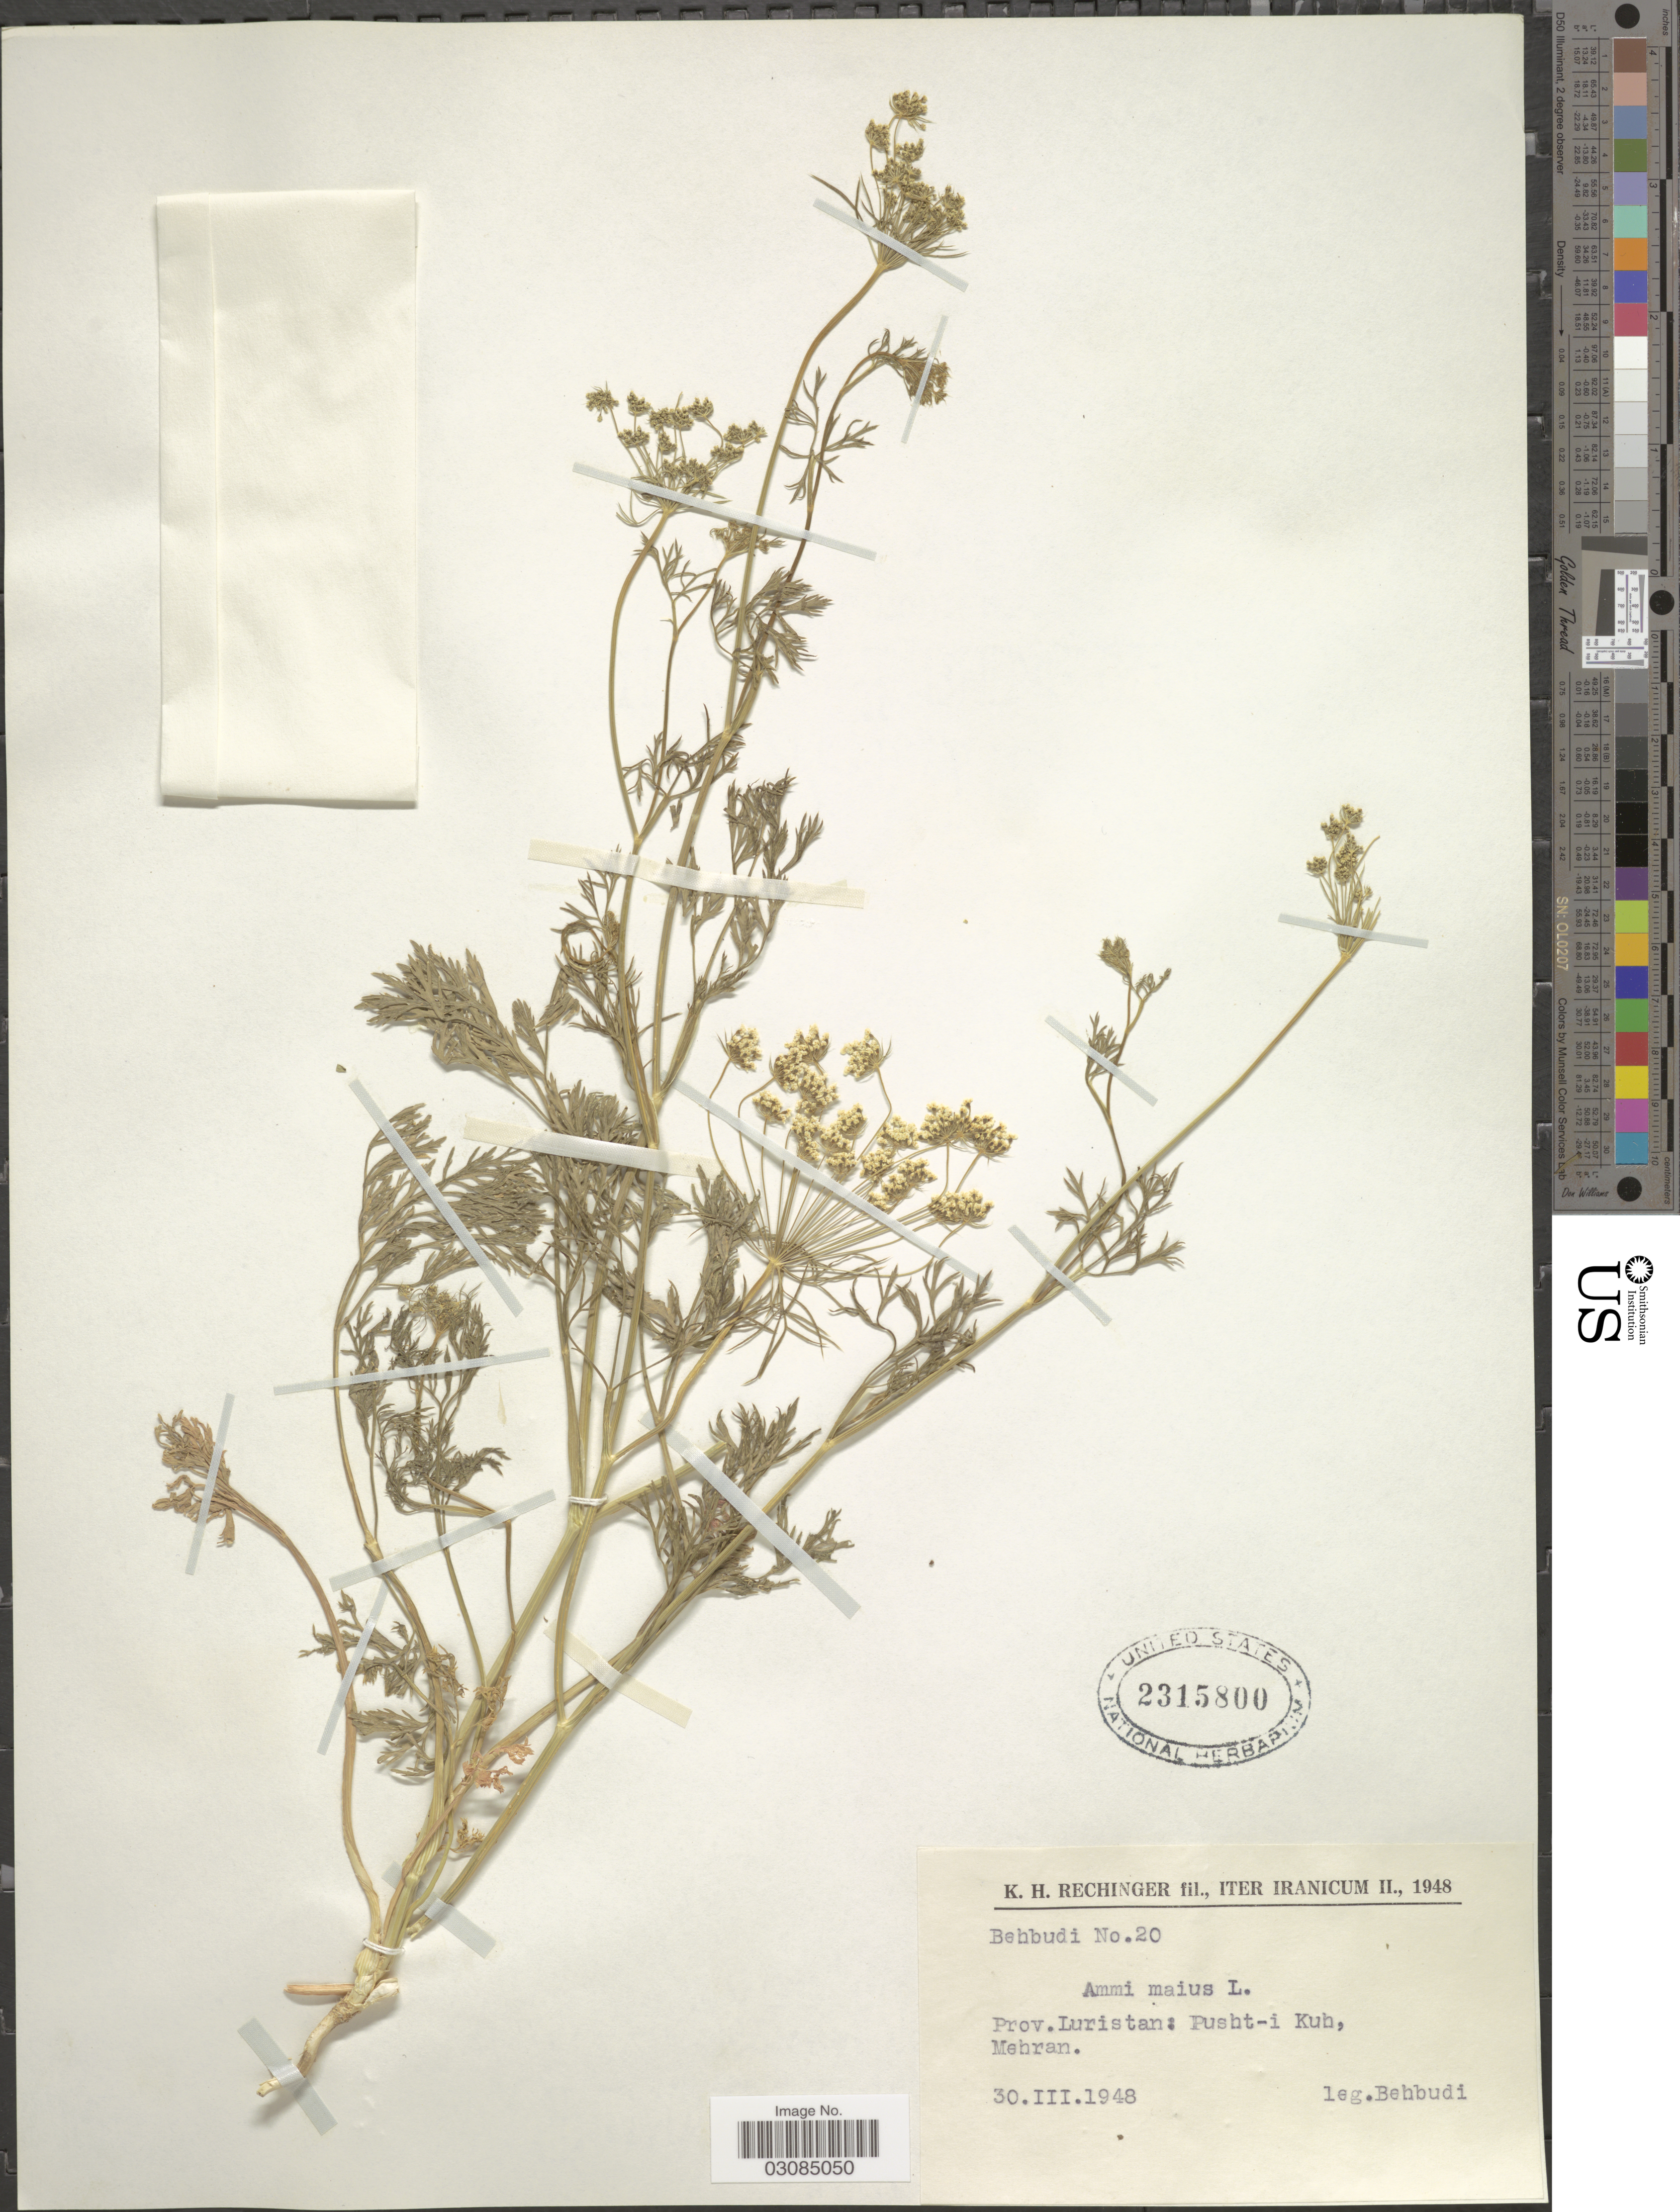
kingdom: Plantae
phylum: Tracheophyta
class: Magnoliopsida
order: Apiales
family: Apiaceae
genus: Ammi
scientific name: Ammi majus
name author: L.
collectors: Behbudi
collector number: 20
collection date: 1948-03-30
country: Iran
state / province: Hormozgan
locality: Prov. Luristan: Pusht-i Kuh, Mehran.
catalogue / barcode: US 2315800